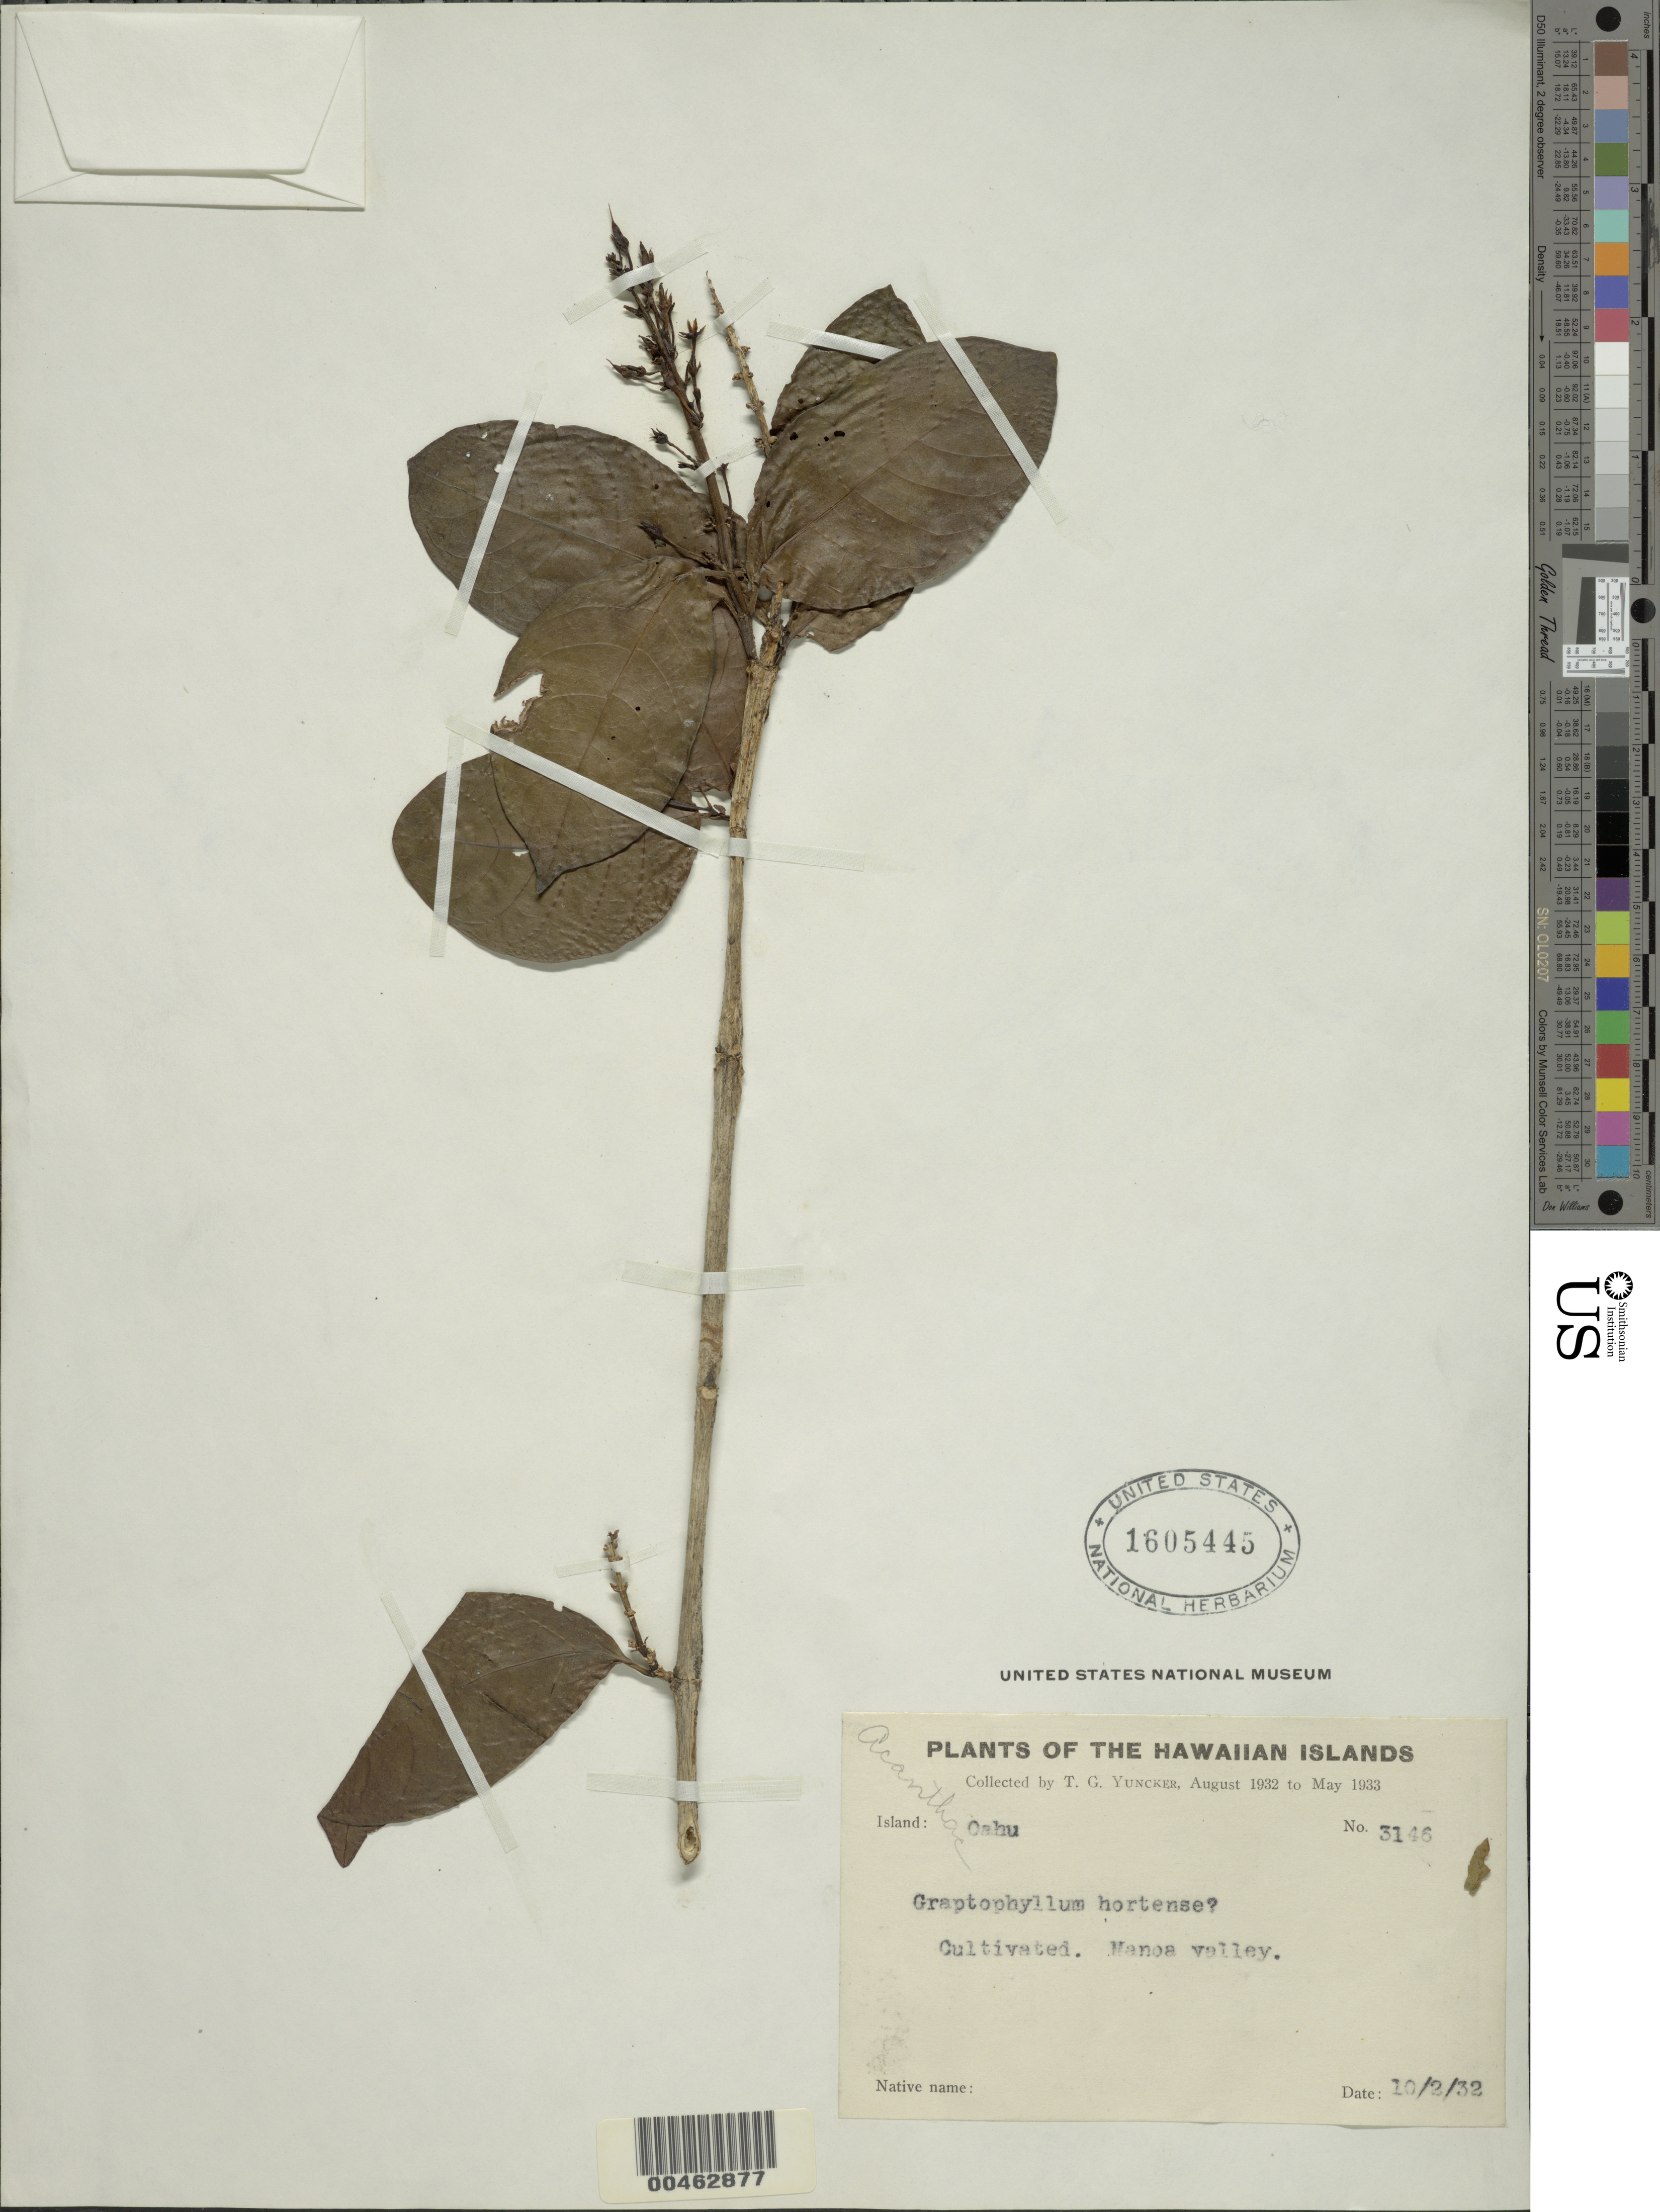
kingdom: Plantae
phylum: Tracheophyta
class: Magnoliopsida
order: Lamiales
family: Acanthaceae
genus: Pseuderanthemum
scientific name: Pseuderanthemum carruthersii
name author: (Seem.) Guillaumin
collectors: T. G. Yuncker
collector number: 3146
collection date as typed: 2 Oct 1932 or 10 Feb 1932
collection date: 1932-02-10 or 1932-10-02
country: United States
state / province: Hawaii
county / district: Honolulu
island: Oahu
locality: Manoa valley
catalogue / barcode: US 1605445